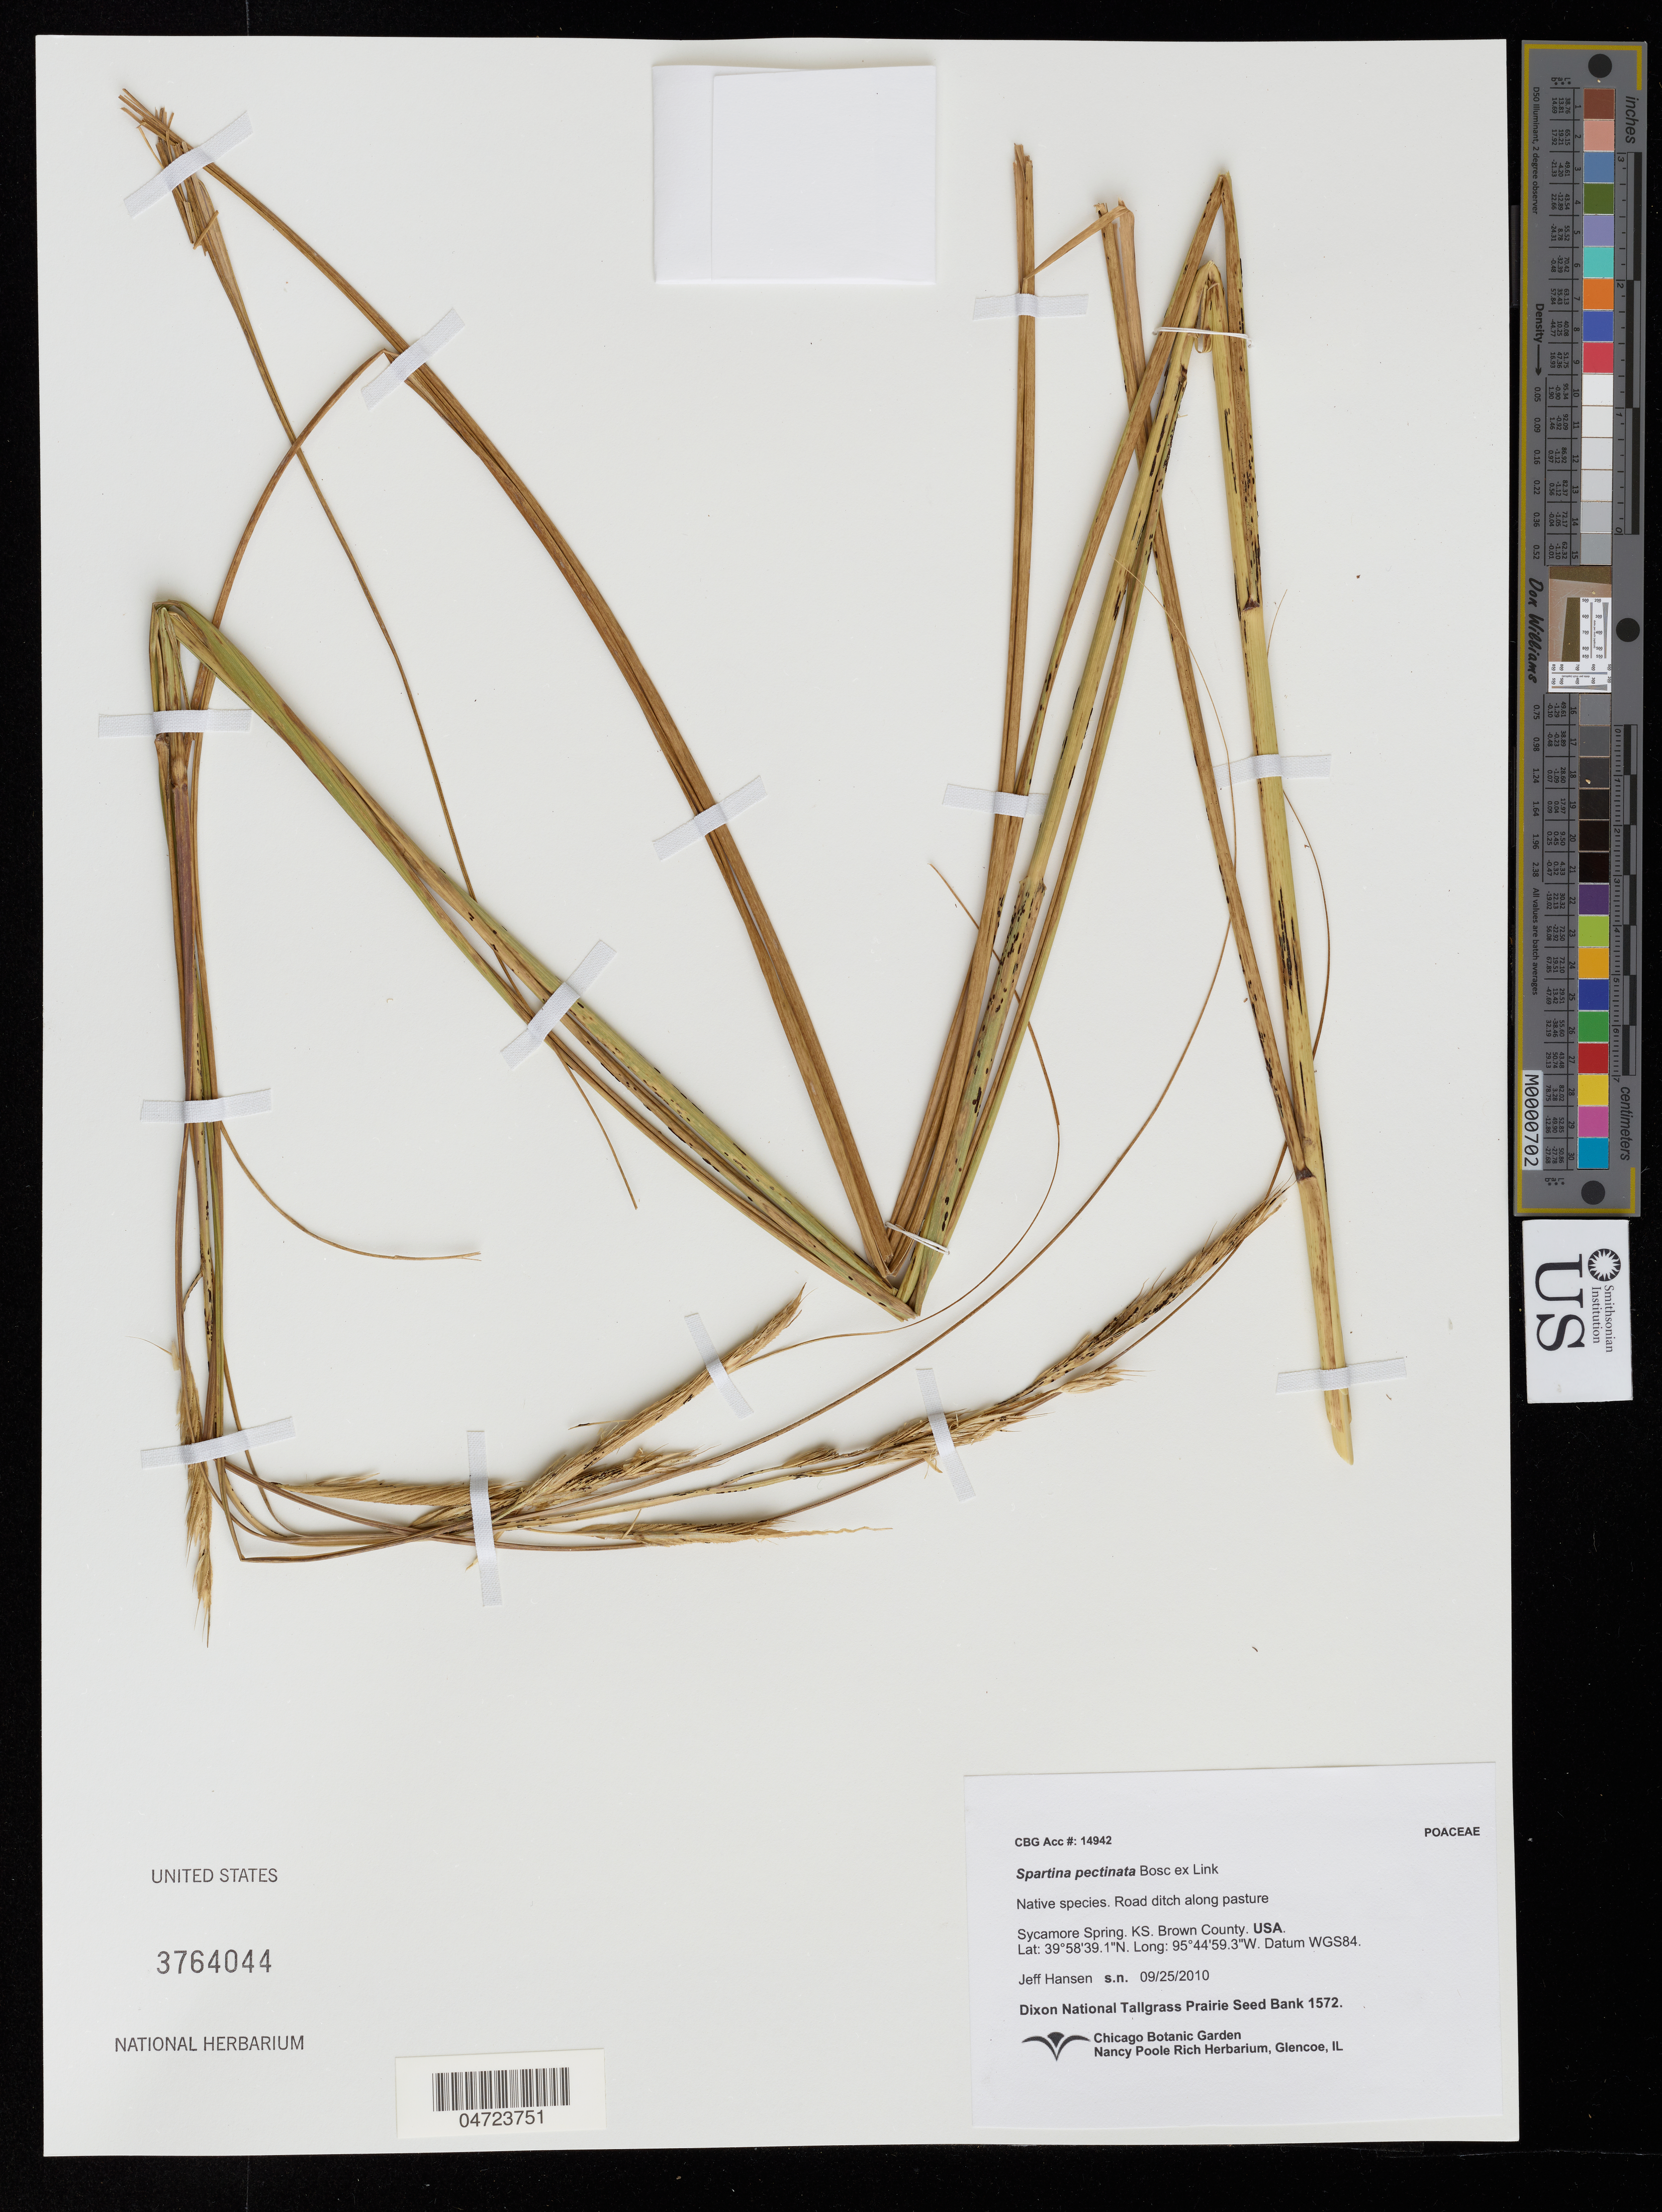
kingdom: Plantae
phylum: Tracheophyta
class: Liliopsida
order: Poales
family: Poaceae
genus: Spartina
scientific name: Spartina pectinata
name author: Link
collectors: J. Hansen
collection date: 2010-09-25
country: United States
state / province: Kansas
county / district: Brown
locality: Sycamore Spring. KS. Brown County. Datum WGS84.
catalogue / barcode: US 3764044